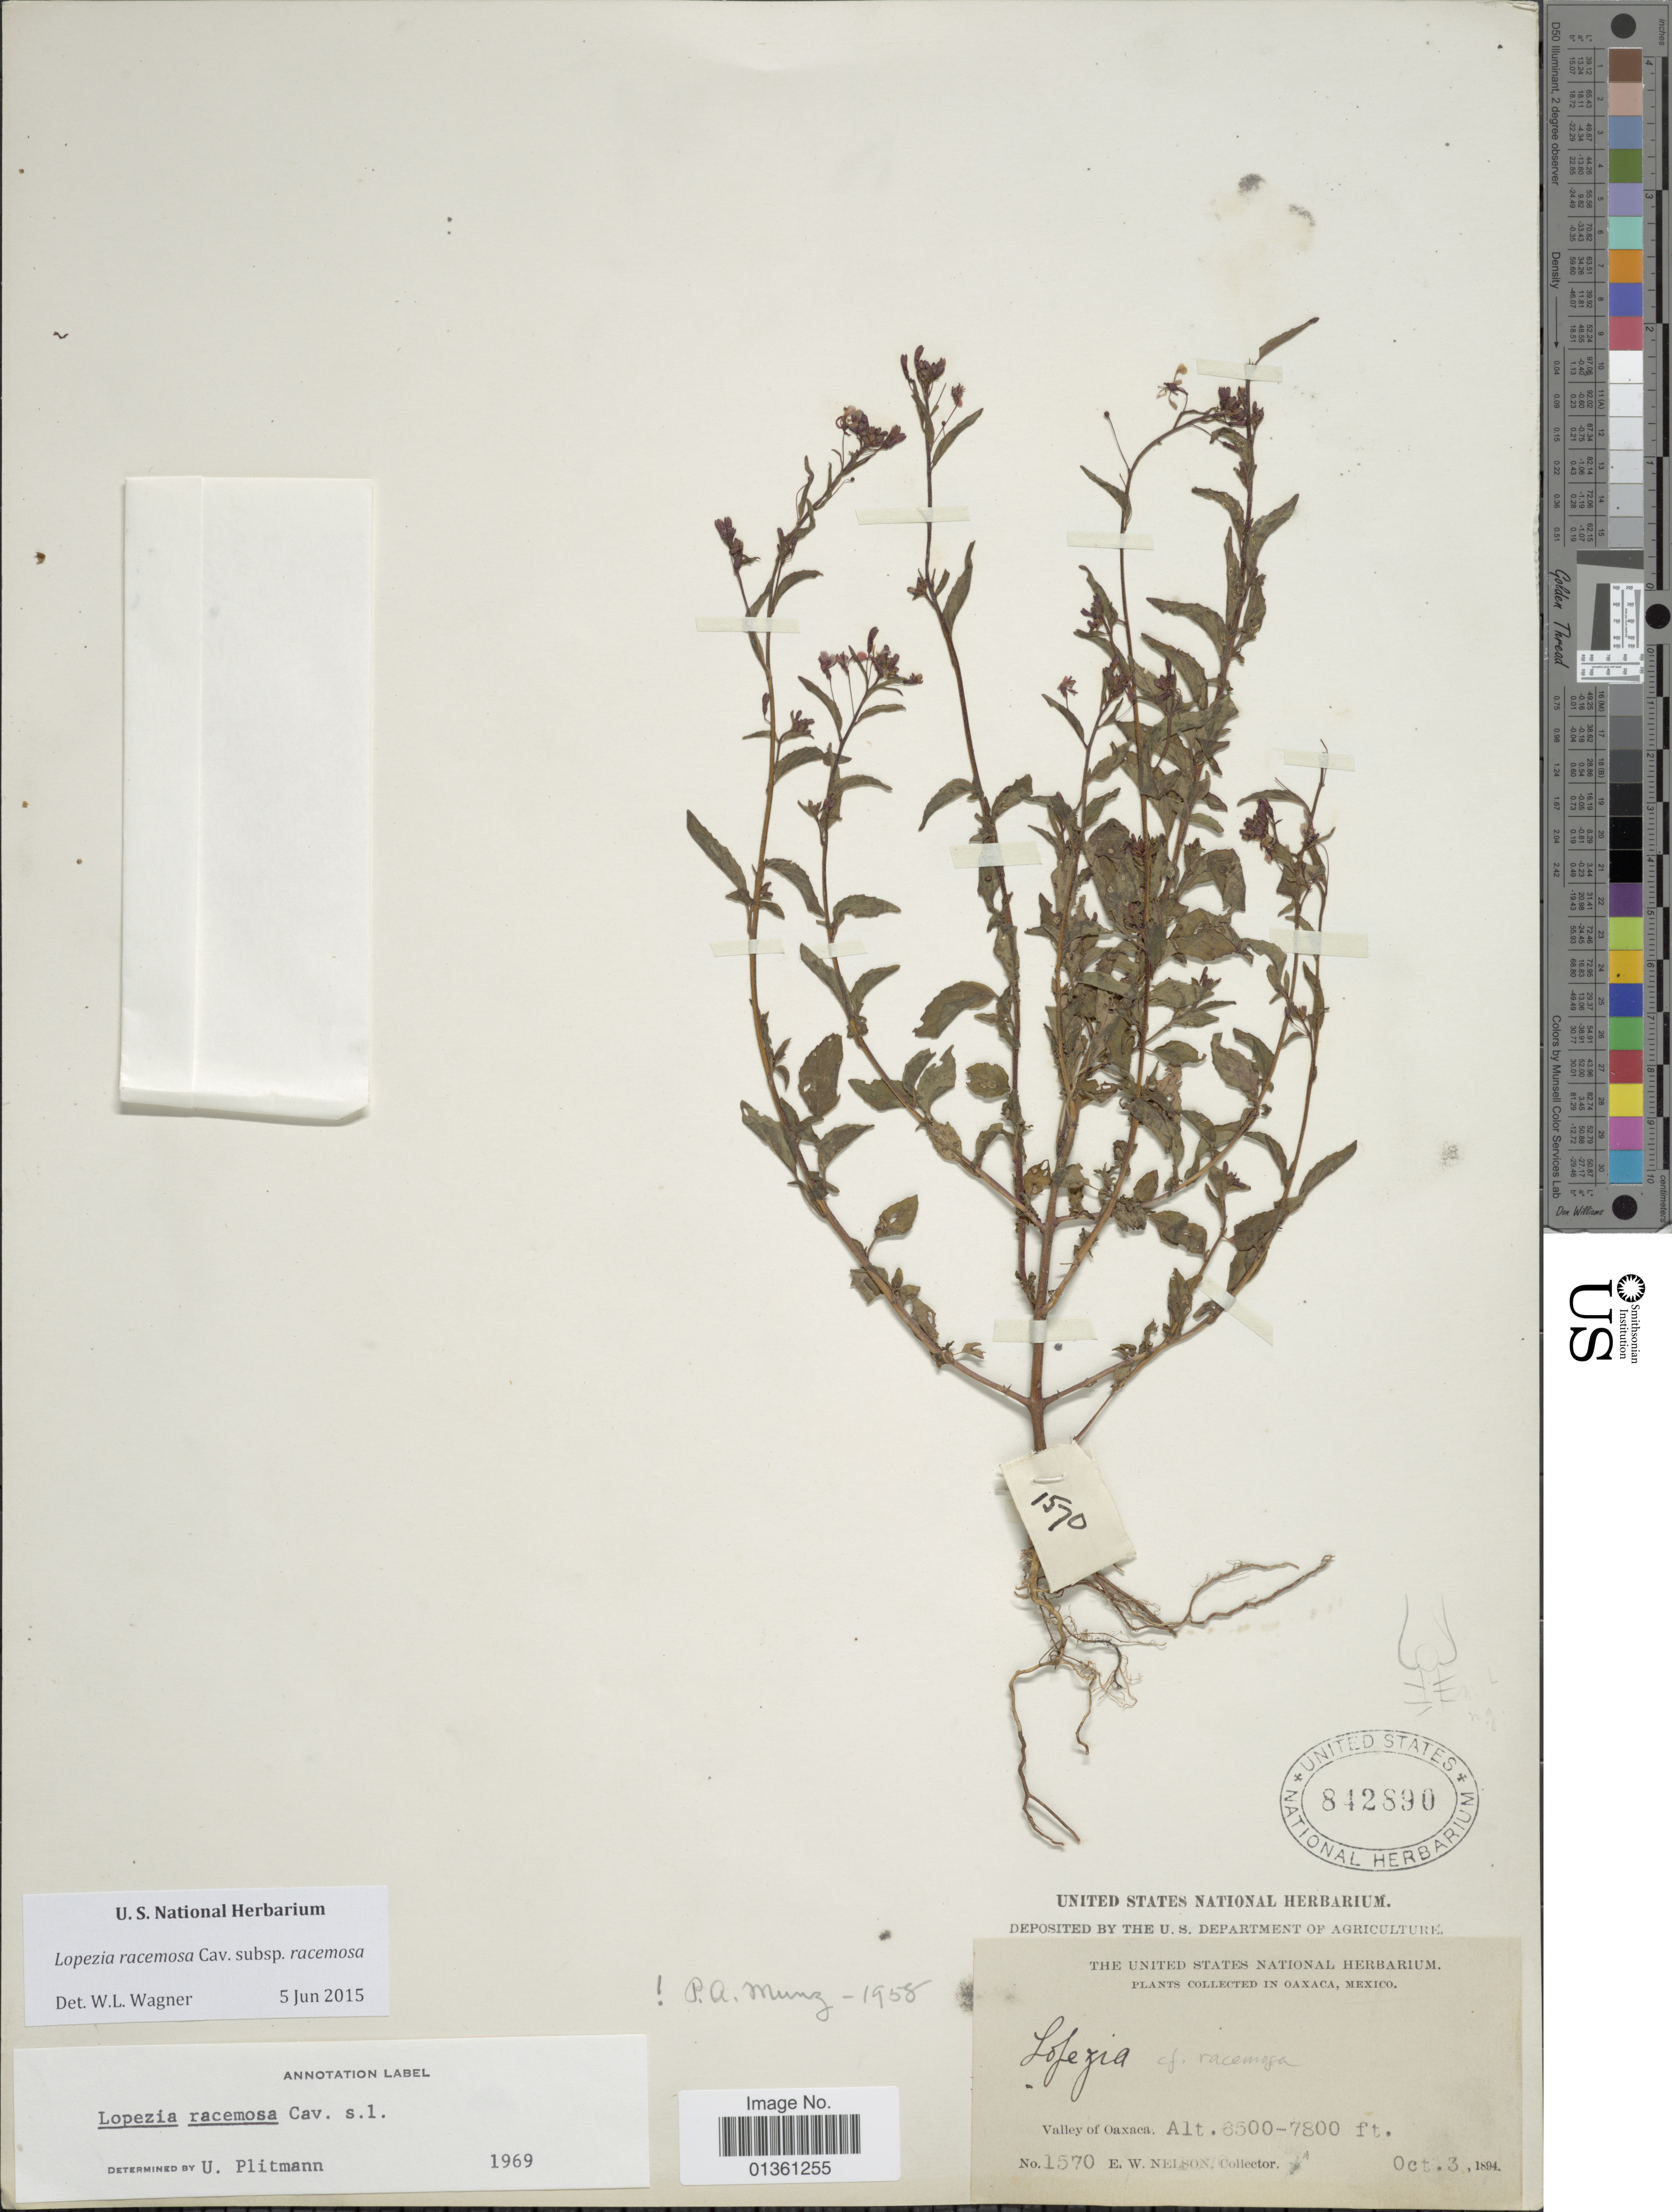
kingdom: Plantae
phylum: Tracheophyta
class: Magnoliopsida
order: Myrtales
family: Onagraceae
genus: Lopezia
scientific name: Lopezia racemosa subsp. racemosa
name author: Cav.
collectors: E. W. Nelson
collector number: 1570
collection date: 1894-10-03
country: Mexico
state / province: Oaxaca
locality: Valley of Oaxaca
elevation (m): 1981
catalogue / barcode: US 842890